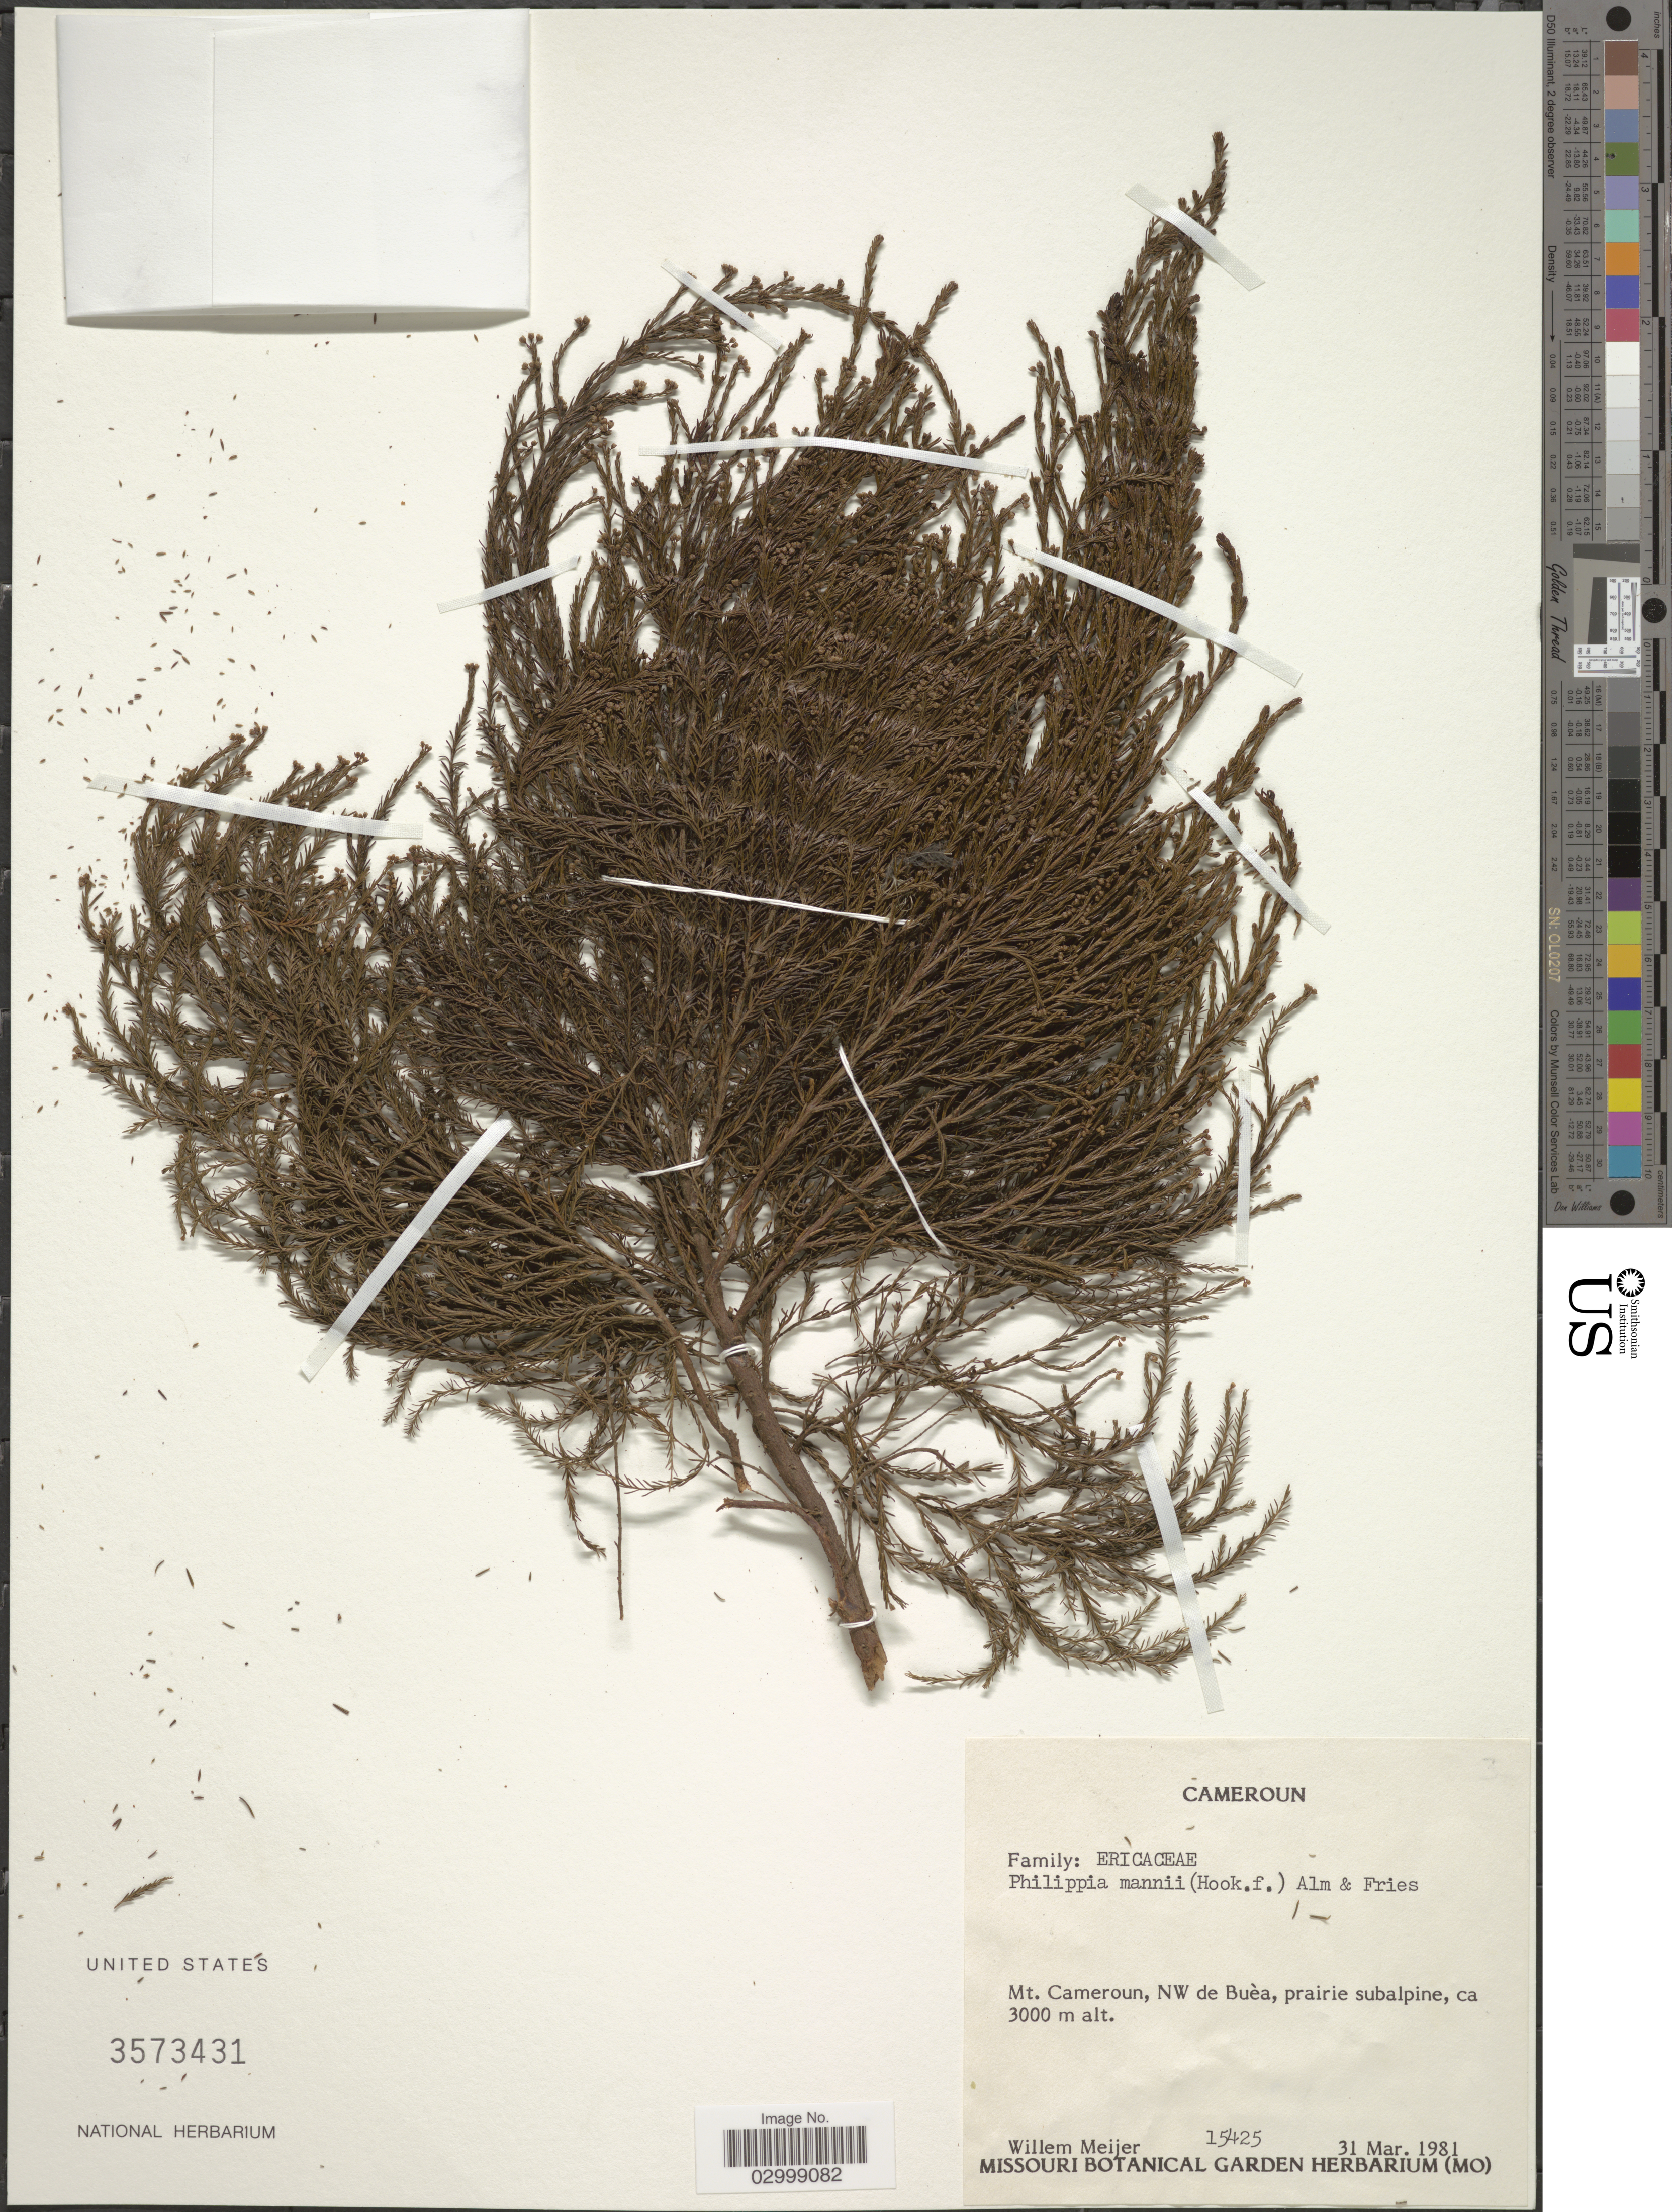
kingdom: Plantae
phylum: Tracheophyta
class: Magnoliopsida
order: Ericales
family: Ericaceae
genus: Philippia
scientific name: Philippia mannii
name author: (Hook. f.) Alm & T.C.E. Fr.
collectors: W. Meijer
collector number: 15425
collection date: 1981-03-31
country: Cameroon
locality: Cameroun, Mt. Cameroun, NW de Buèa, prairie subalpine.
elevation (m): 3000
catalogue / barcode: US 3573431